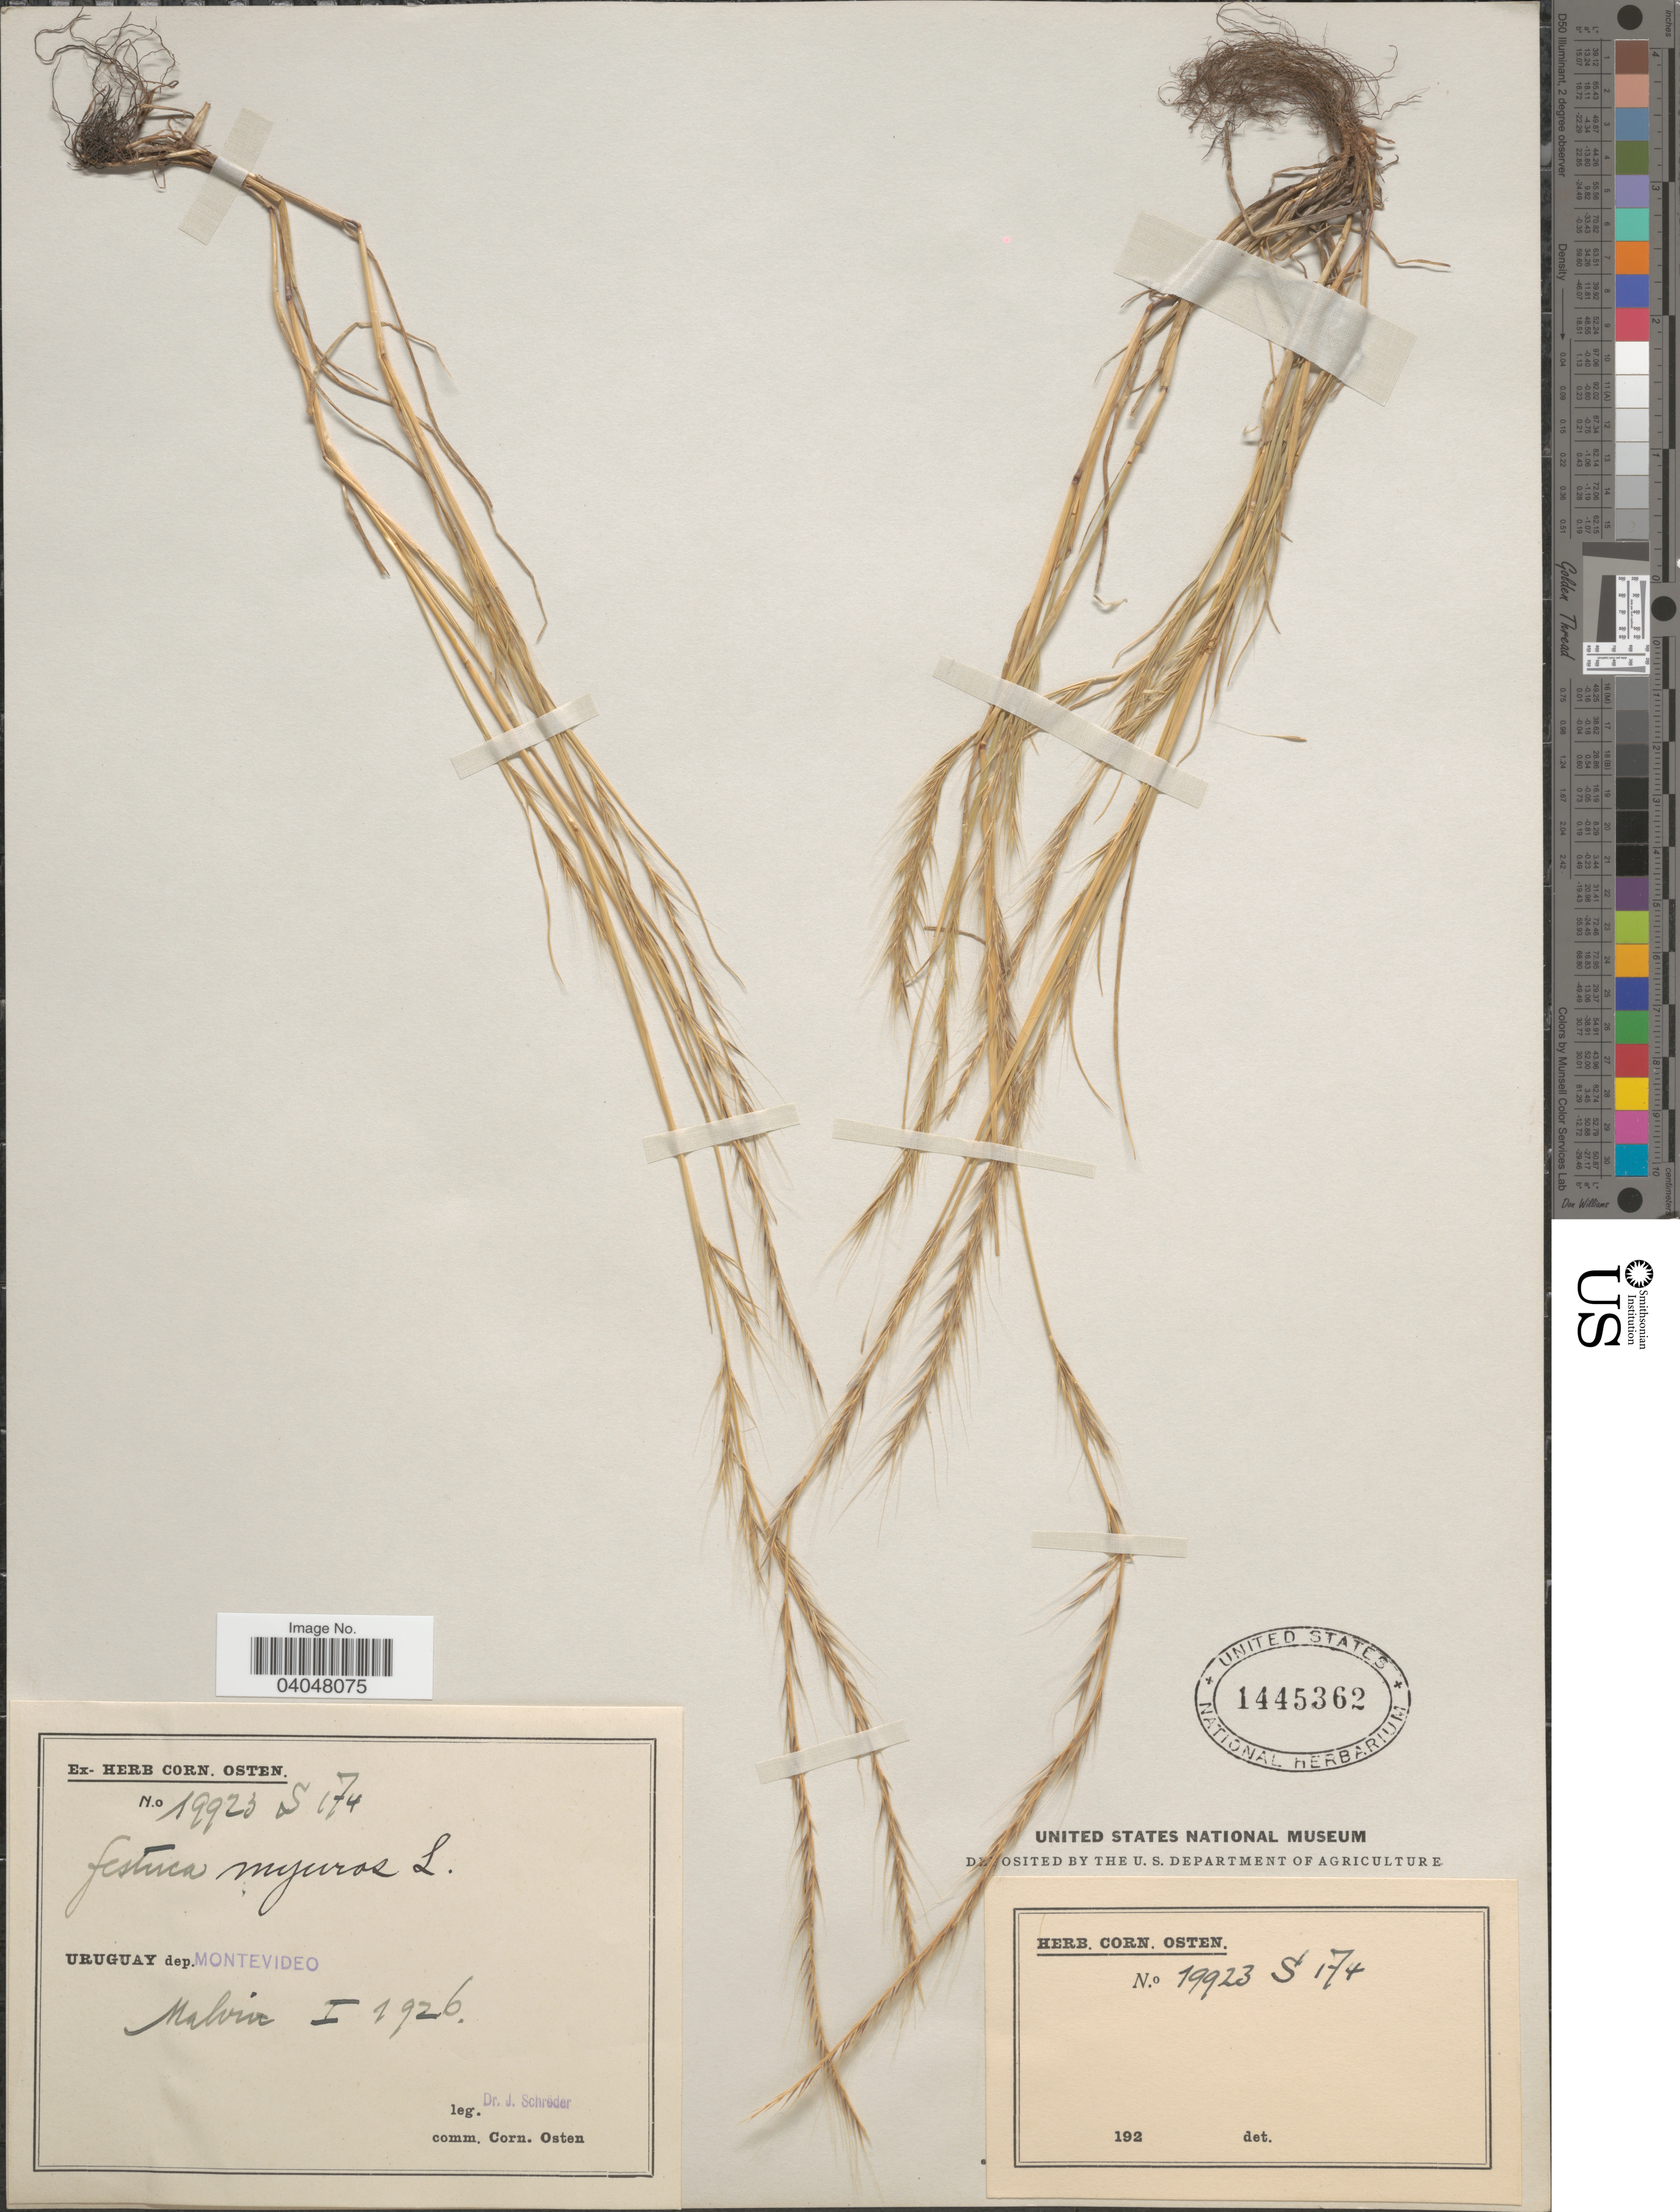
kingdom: Plantae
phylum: Tracheophyta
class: Liliopsida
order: Poales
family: Poaceae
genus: Festuca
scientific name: Festuca myuros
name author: L.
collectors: J. Schröder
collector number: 19923S174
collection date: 1926-01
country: Uruguay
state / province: Montevideo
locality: Dep. Montevideo. Malvin.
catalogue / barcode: US 1445362